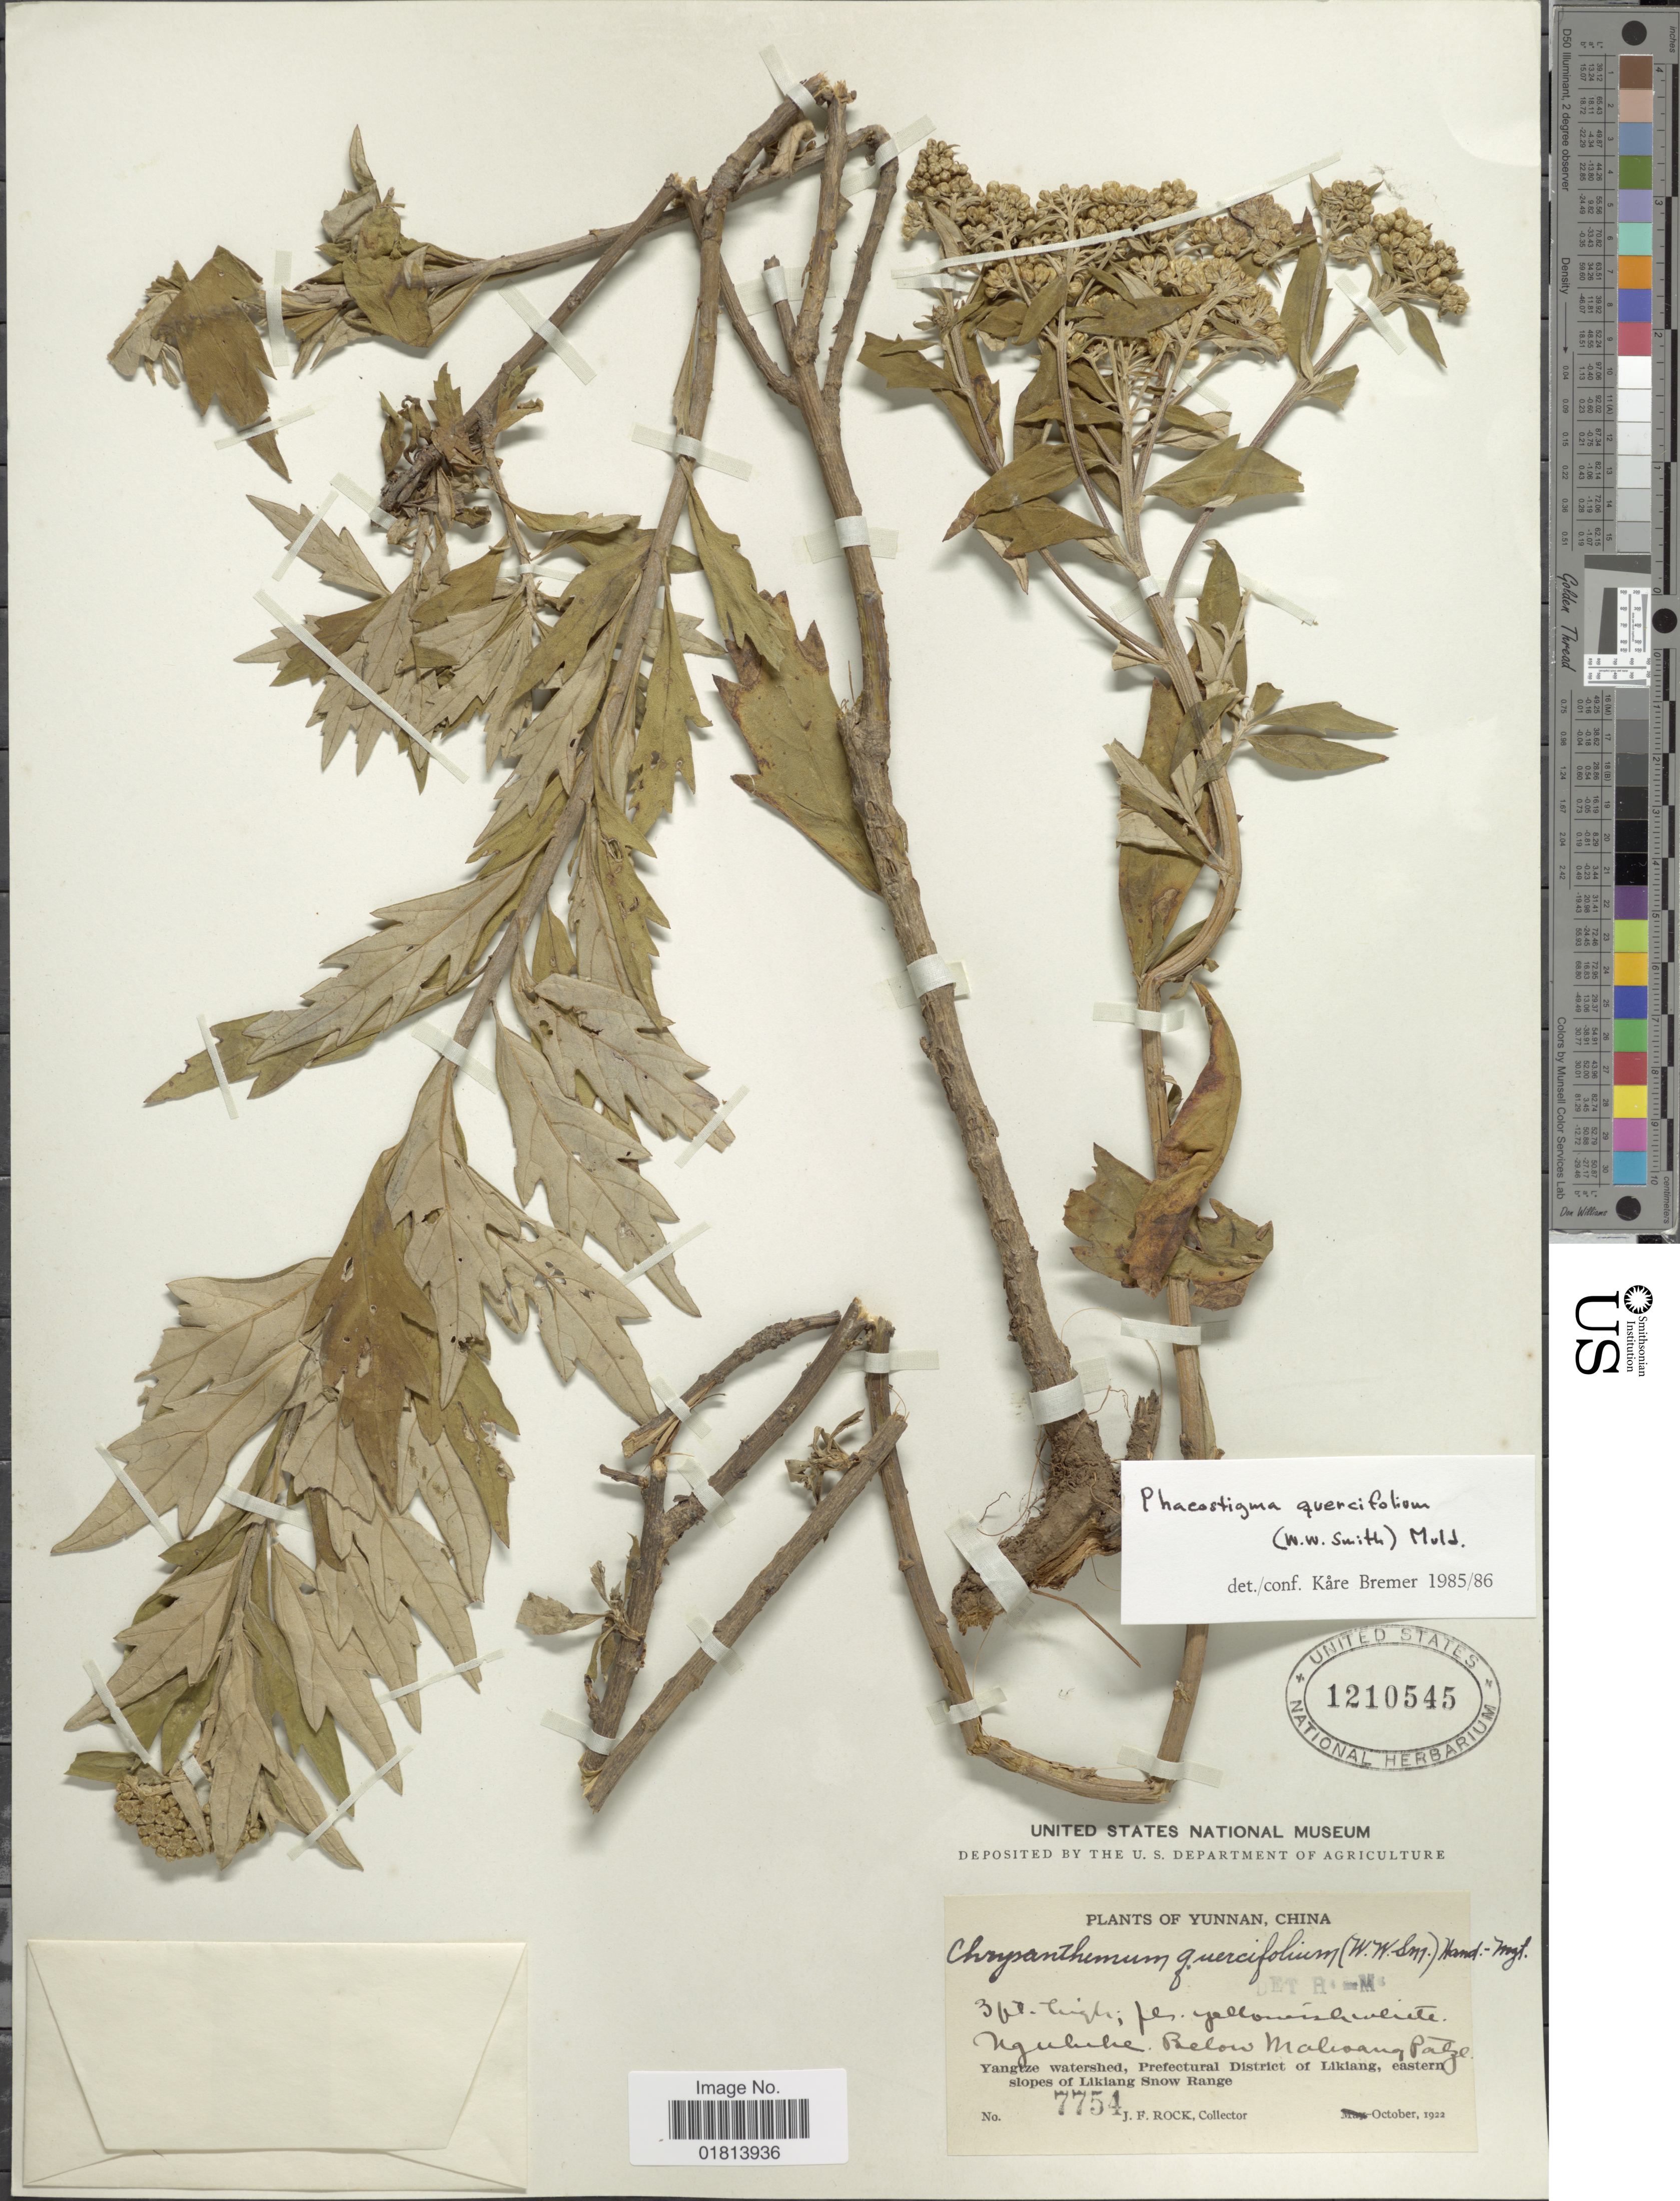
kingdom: Plantae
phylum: Tracheophyta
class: Magnoliopsida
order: Asterales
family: Asteraceae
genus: Phaeostigma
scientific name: Phaeostigma quercifolium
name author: (W.W. Sm.) Muldashev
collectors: J. Rock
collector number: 7754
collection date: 1922-10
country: China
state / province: Yunnan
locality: Yunnan, China, Nyuhehe, Below Makoang Patze, Yangtze watershed, Prefectural District of Likiang, eastern slopes of Likiang Snow Range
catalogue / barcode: US 1210545